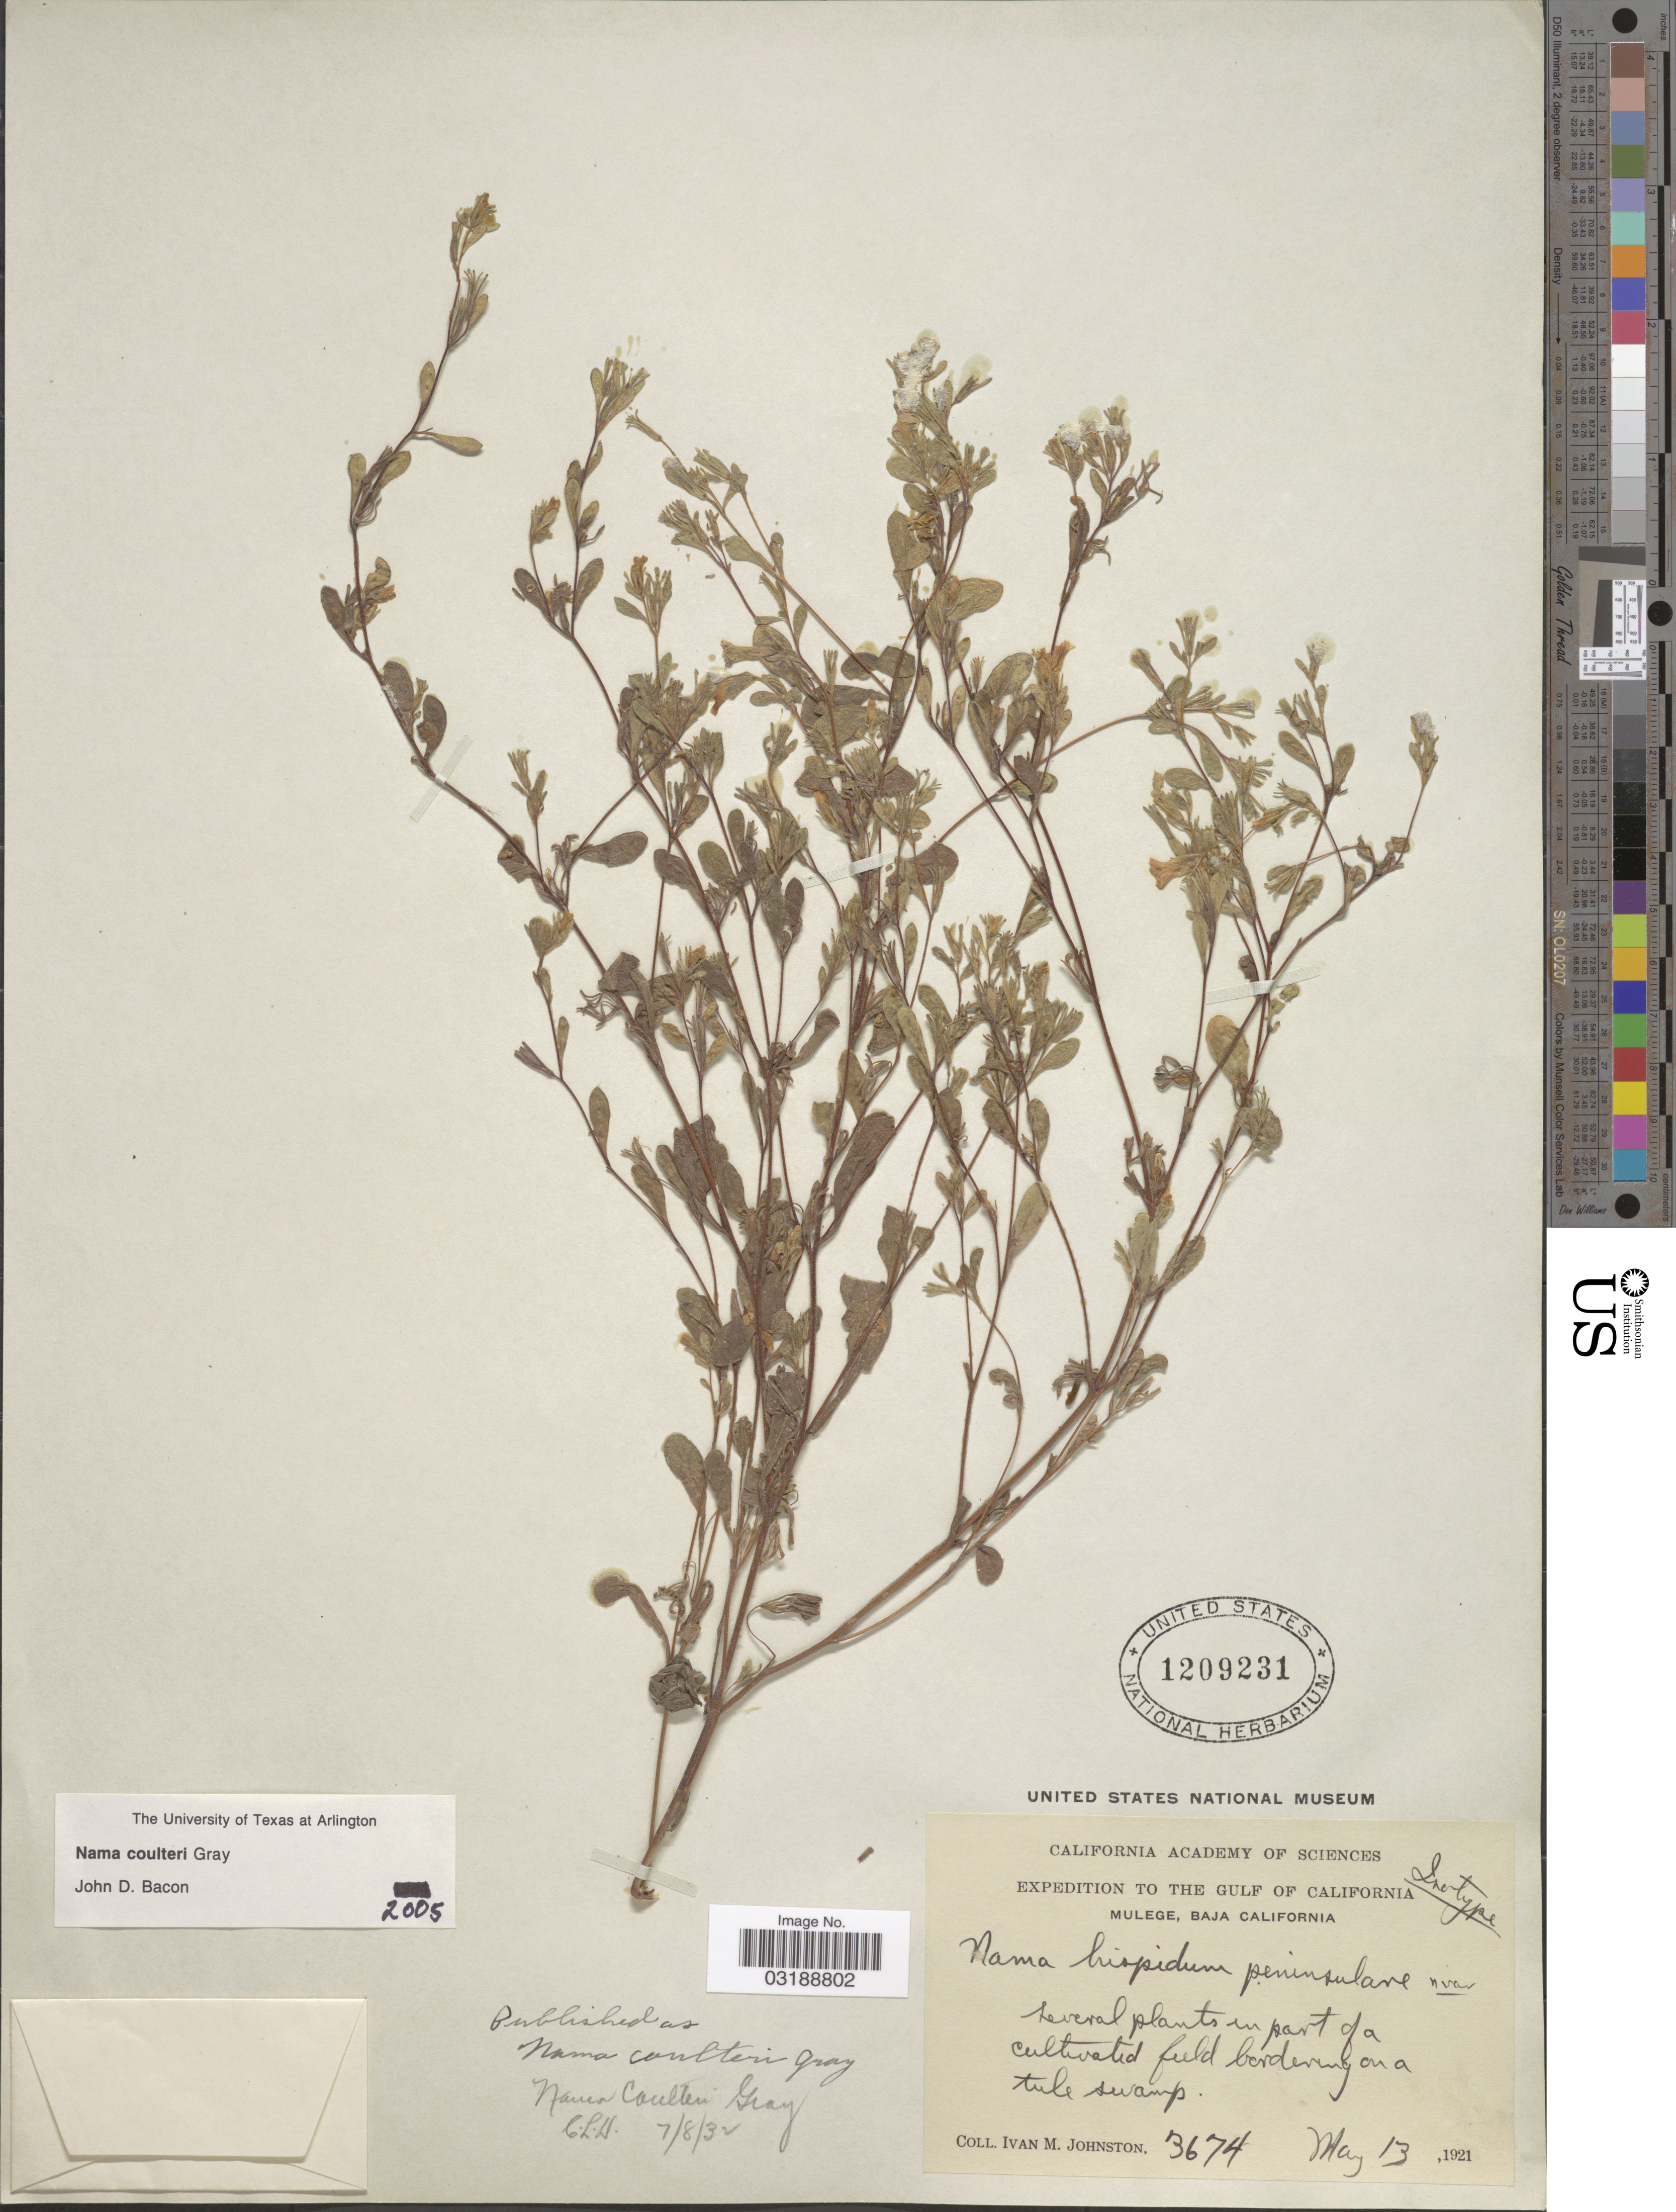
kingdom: Plantae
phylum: Tracheophyta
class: Magnoliopsida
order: Boraginales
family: Namaceae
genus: Nama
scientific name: Nama coulteri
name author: A. Gray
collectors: I.M. Johnston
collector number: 3674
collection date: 1921-05-13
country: Mexico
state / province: Baja California Sur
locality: Gulf of California. Mulege.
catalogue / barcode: US 1209231